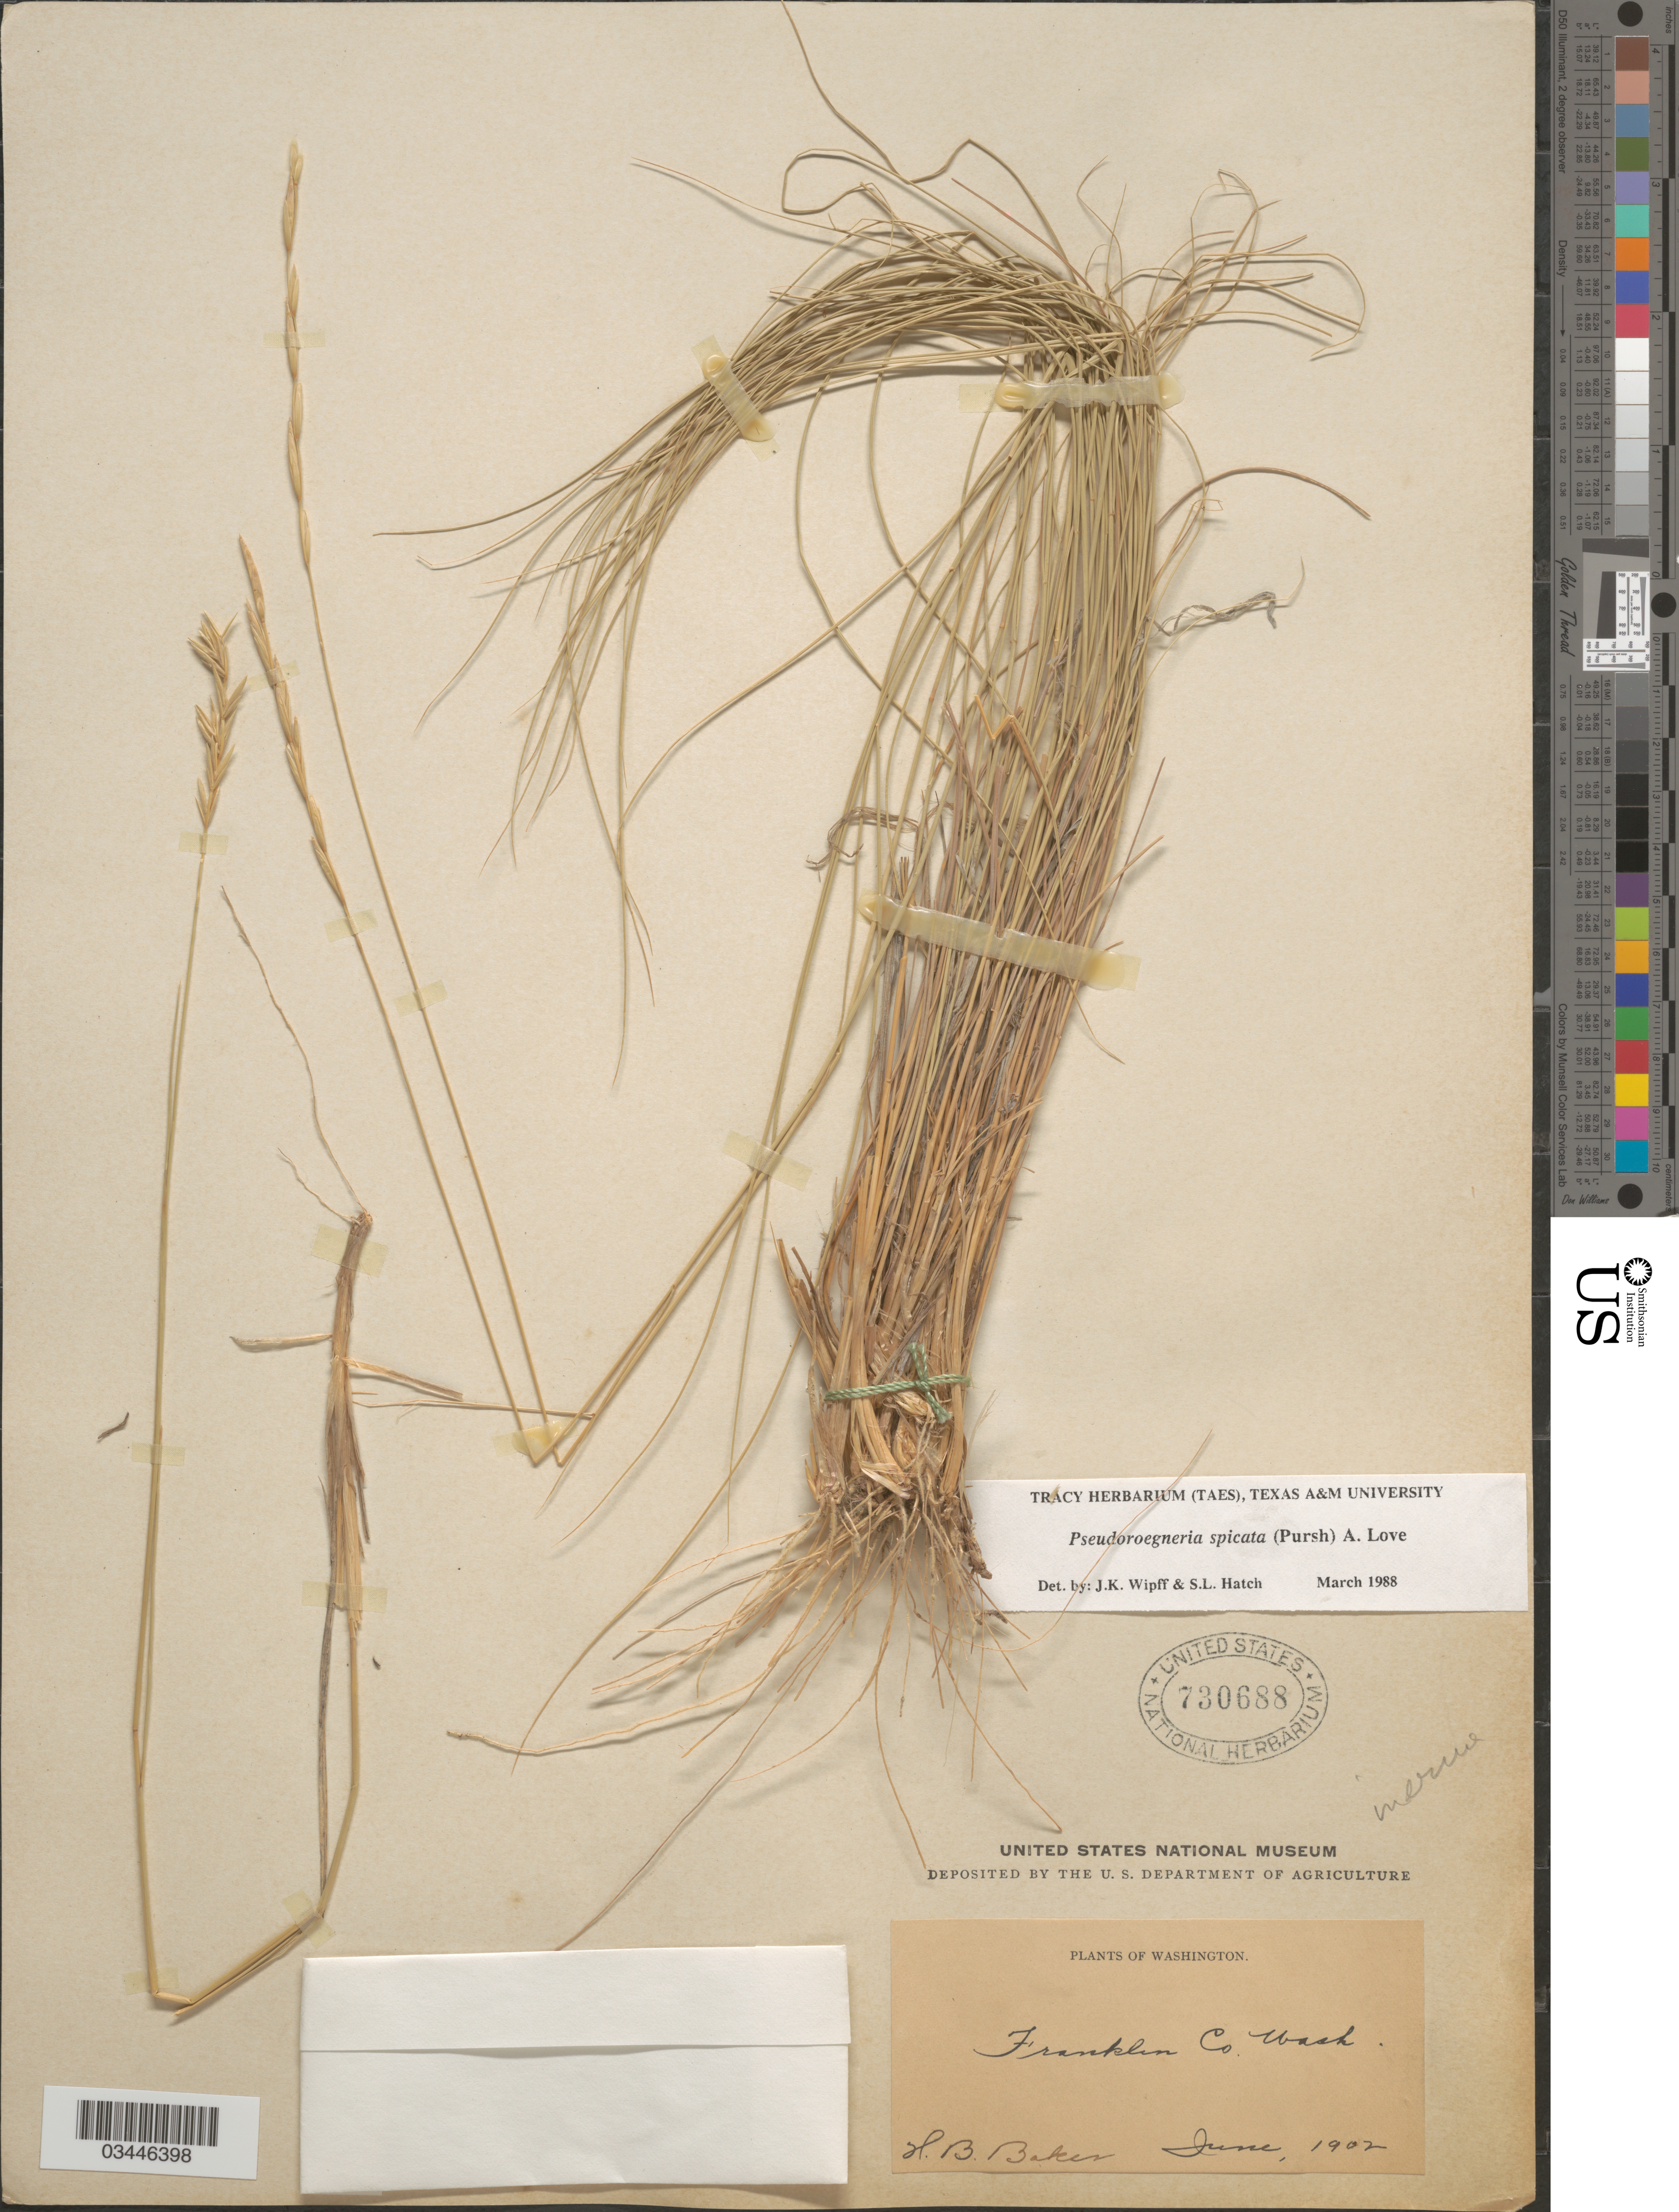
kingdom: Plantae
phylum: Tracheophyta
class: Liliopsida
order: Poales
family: Poaceae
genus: Pseudoroegneria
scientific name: Pseudoroegneria spicata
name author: (Pursh) Á. Löve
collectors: H. Baker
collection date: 1902-06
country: United States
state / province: Washington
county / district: Franklin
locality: Franklin Co.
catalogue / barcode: US 730688